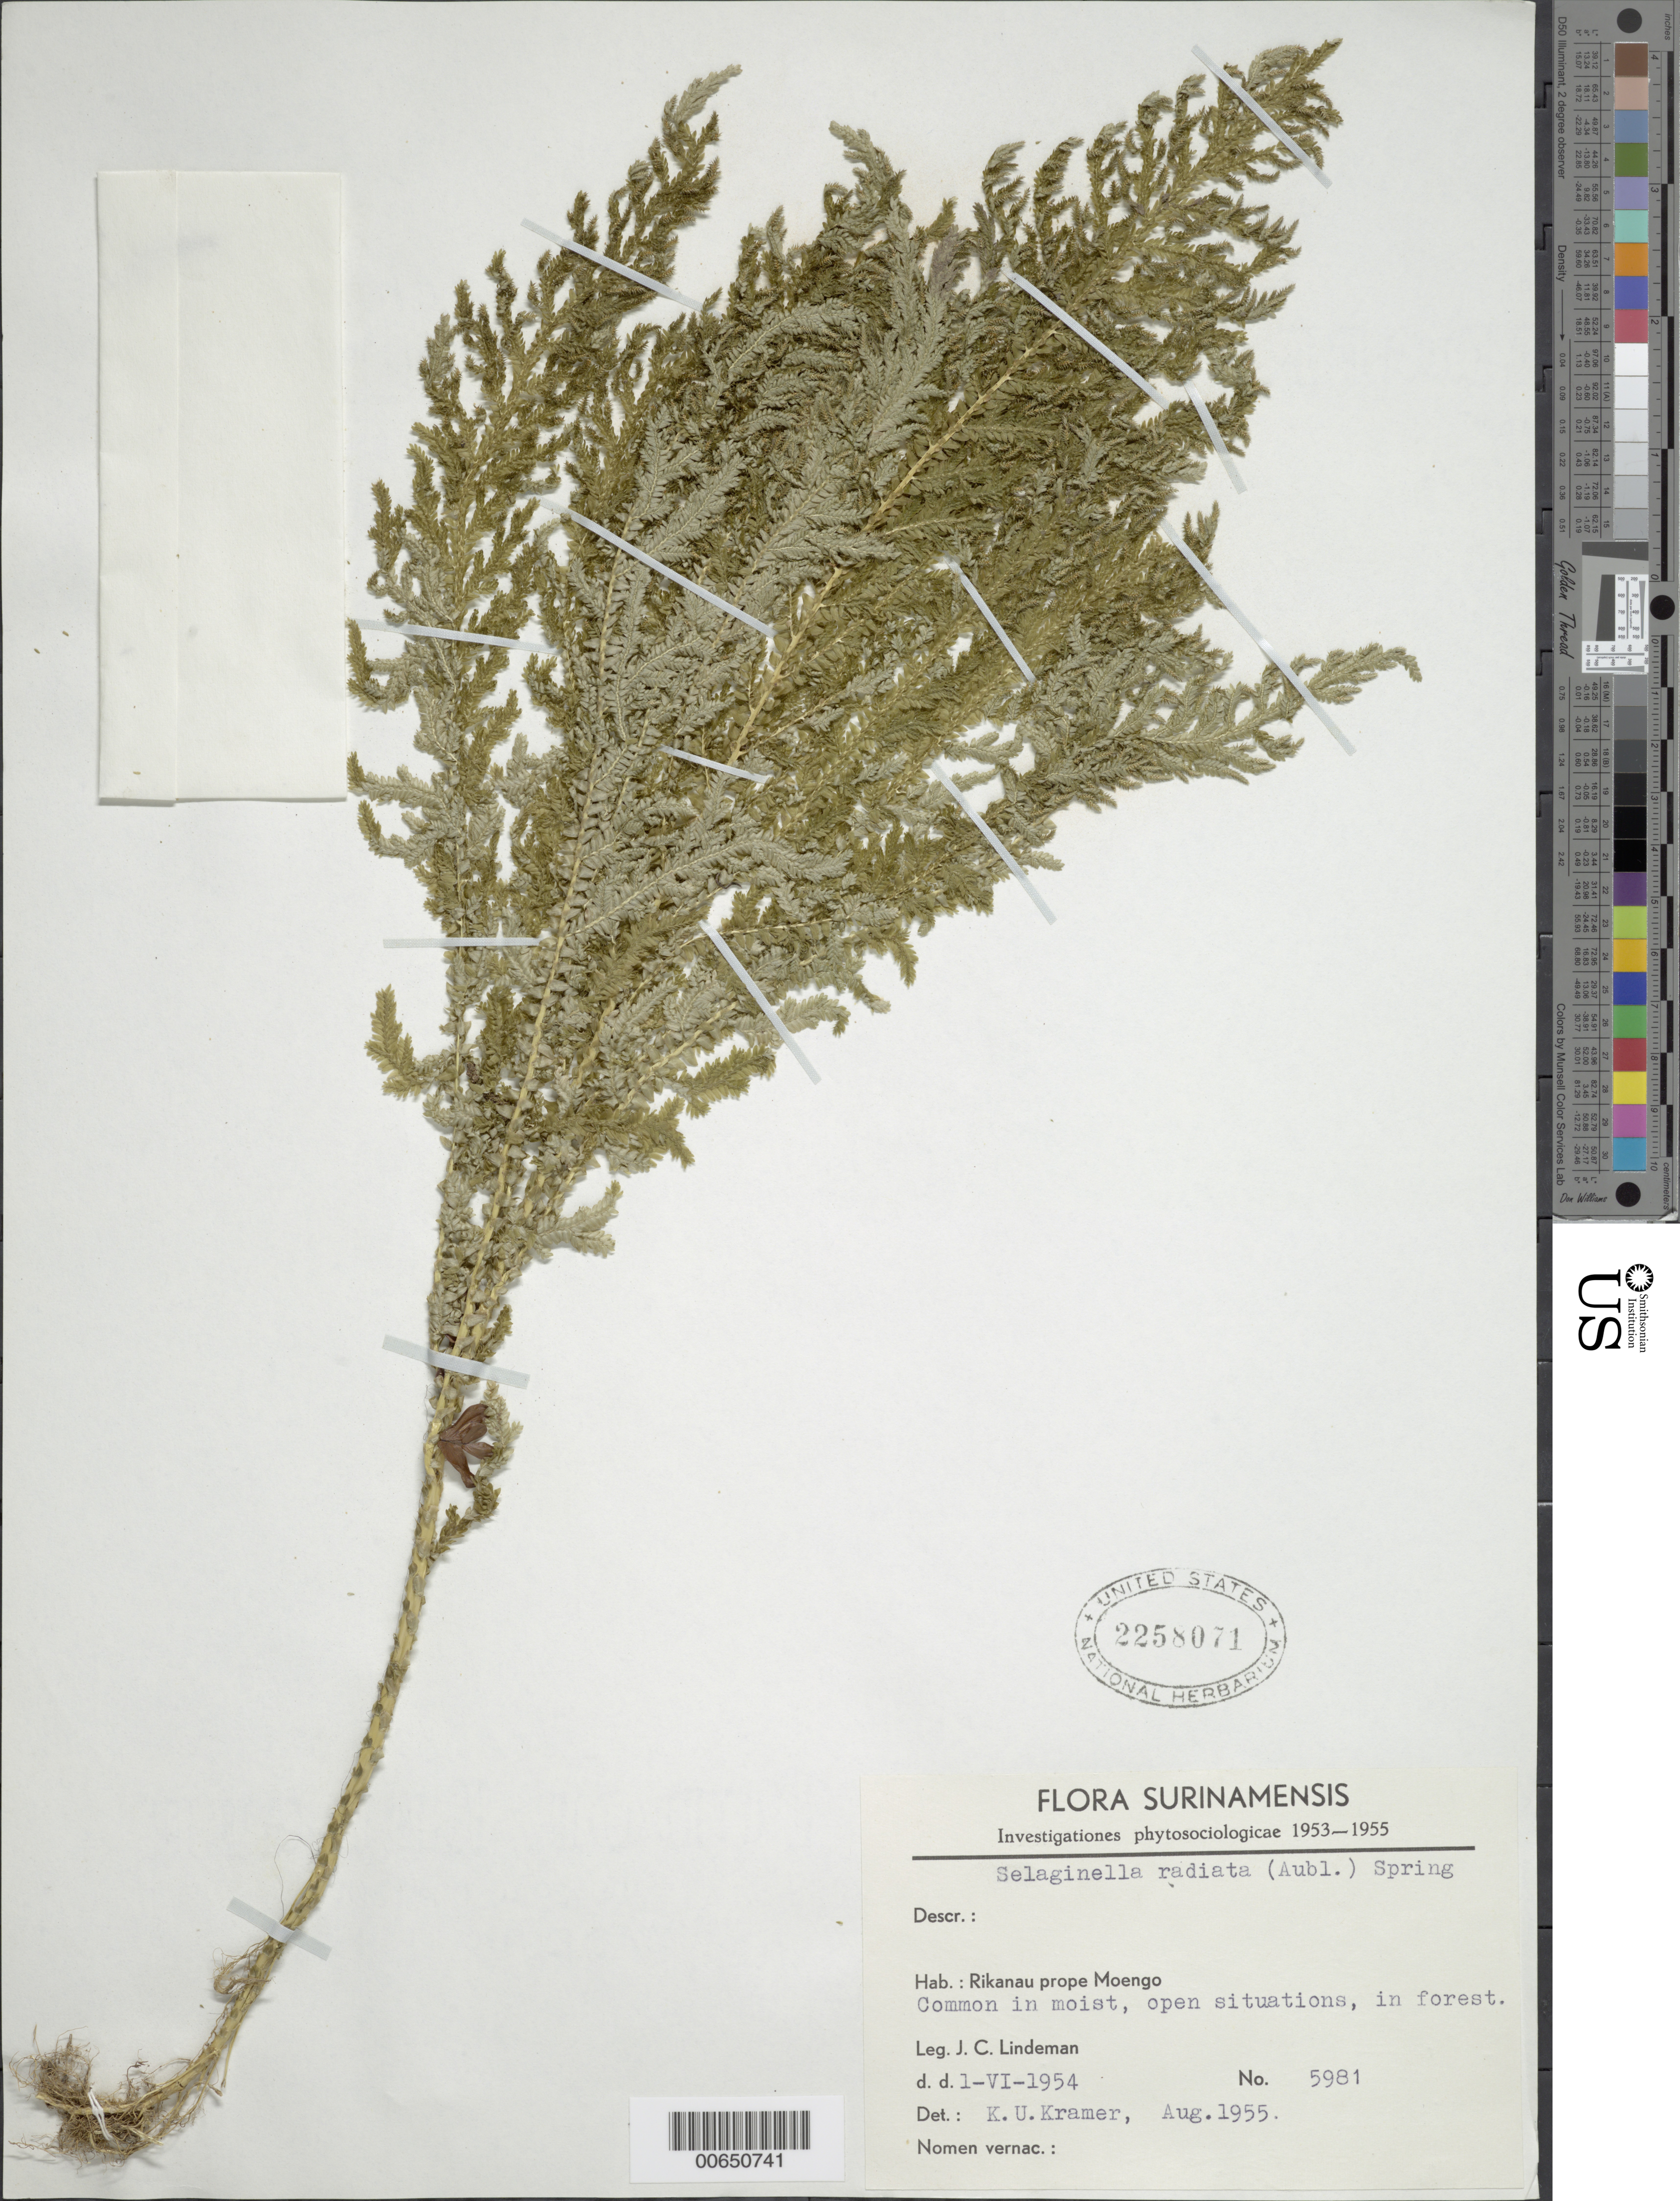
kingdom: Plantae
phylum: Tracheophyta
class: Lycopodiopsida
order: Selaginellales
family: Selaginellaceae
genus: Selaginella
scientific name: Selaginella radiata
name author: (Aubl.) Spring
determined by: Kramer, K. U.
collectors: J. C. Lindeman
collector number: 5981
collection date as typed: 1-Apr-54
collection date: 1954-04-01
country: Suriname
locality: Rikanau, near Moengo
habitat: Moist, open situations in forest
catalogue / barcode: US 2258071